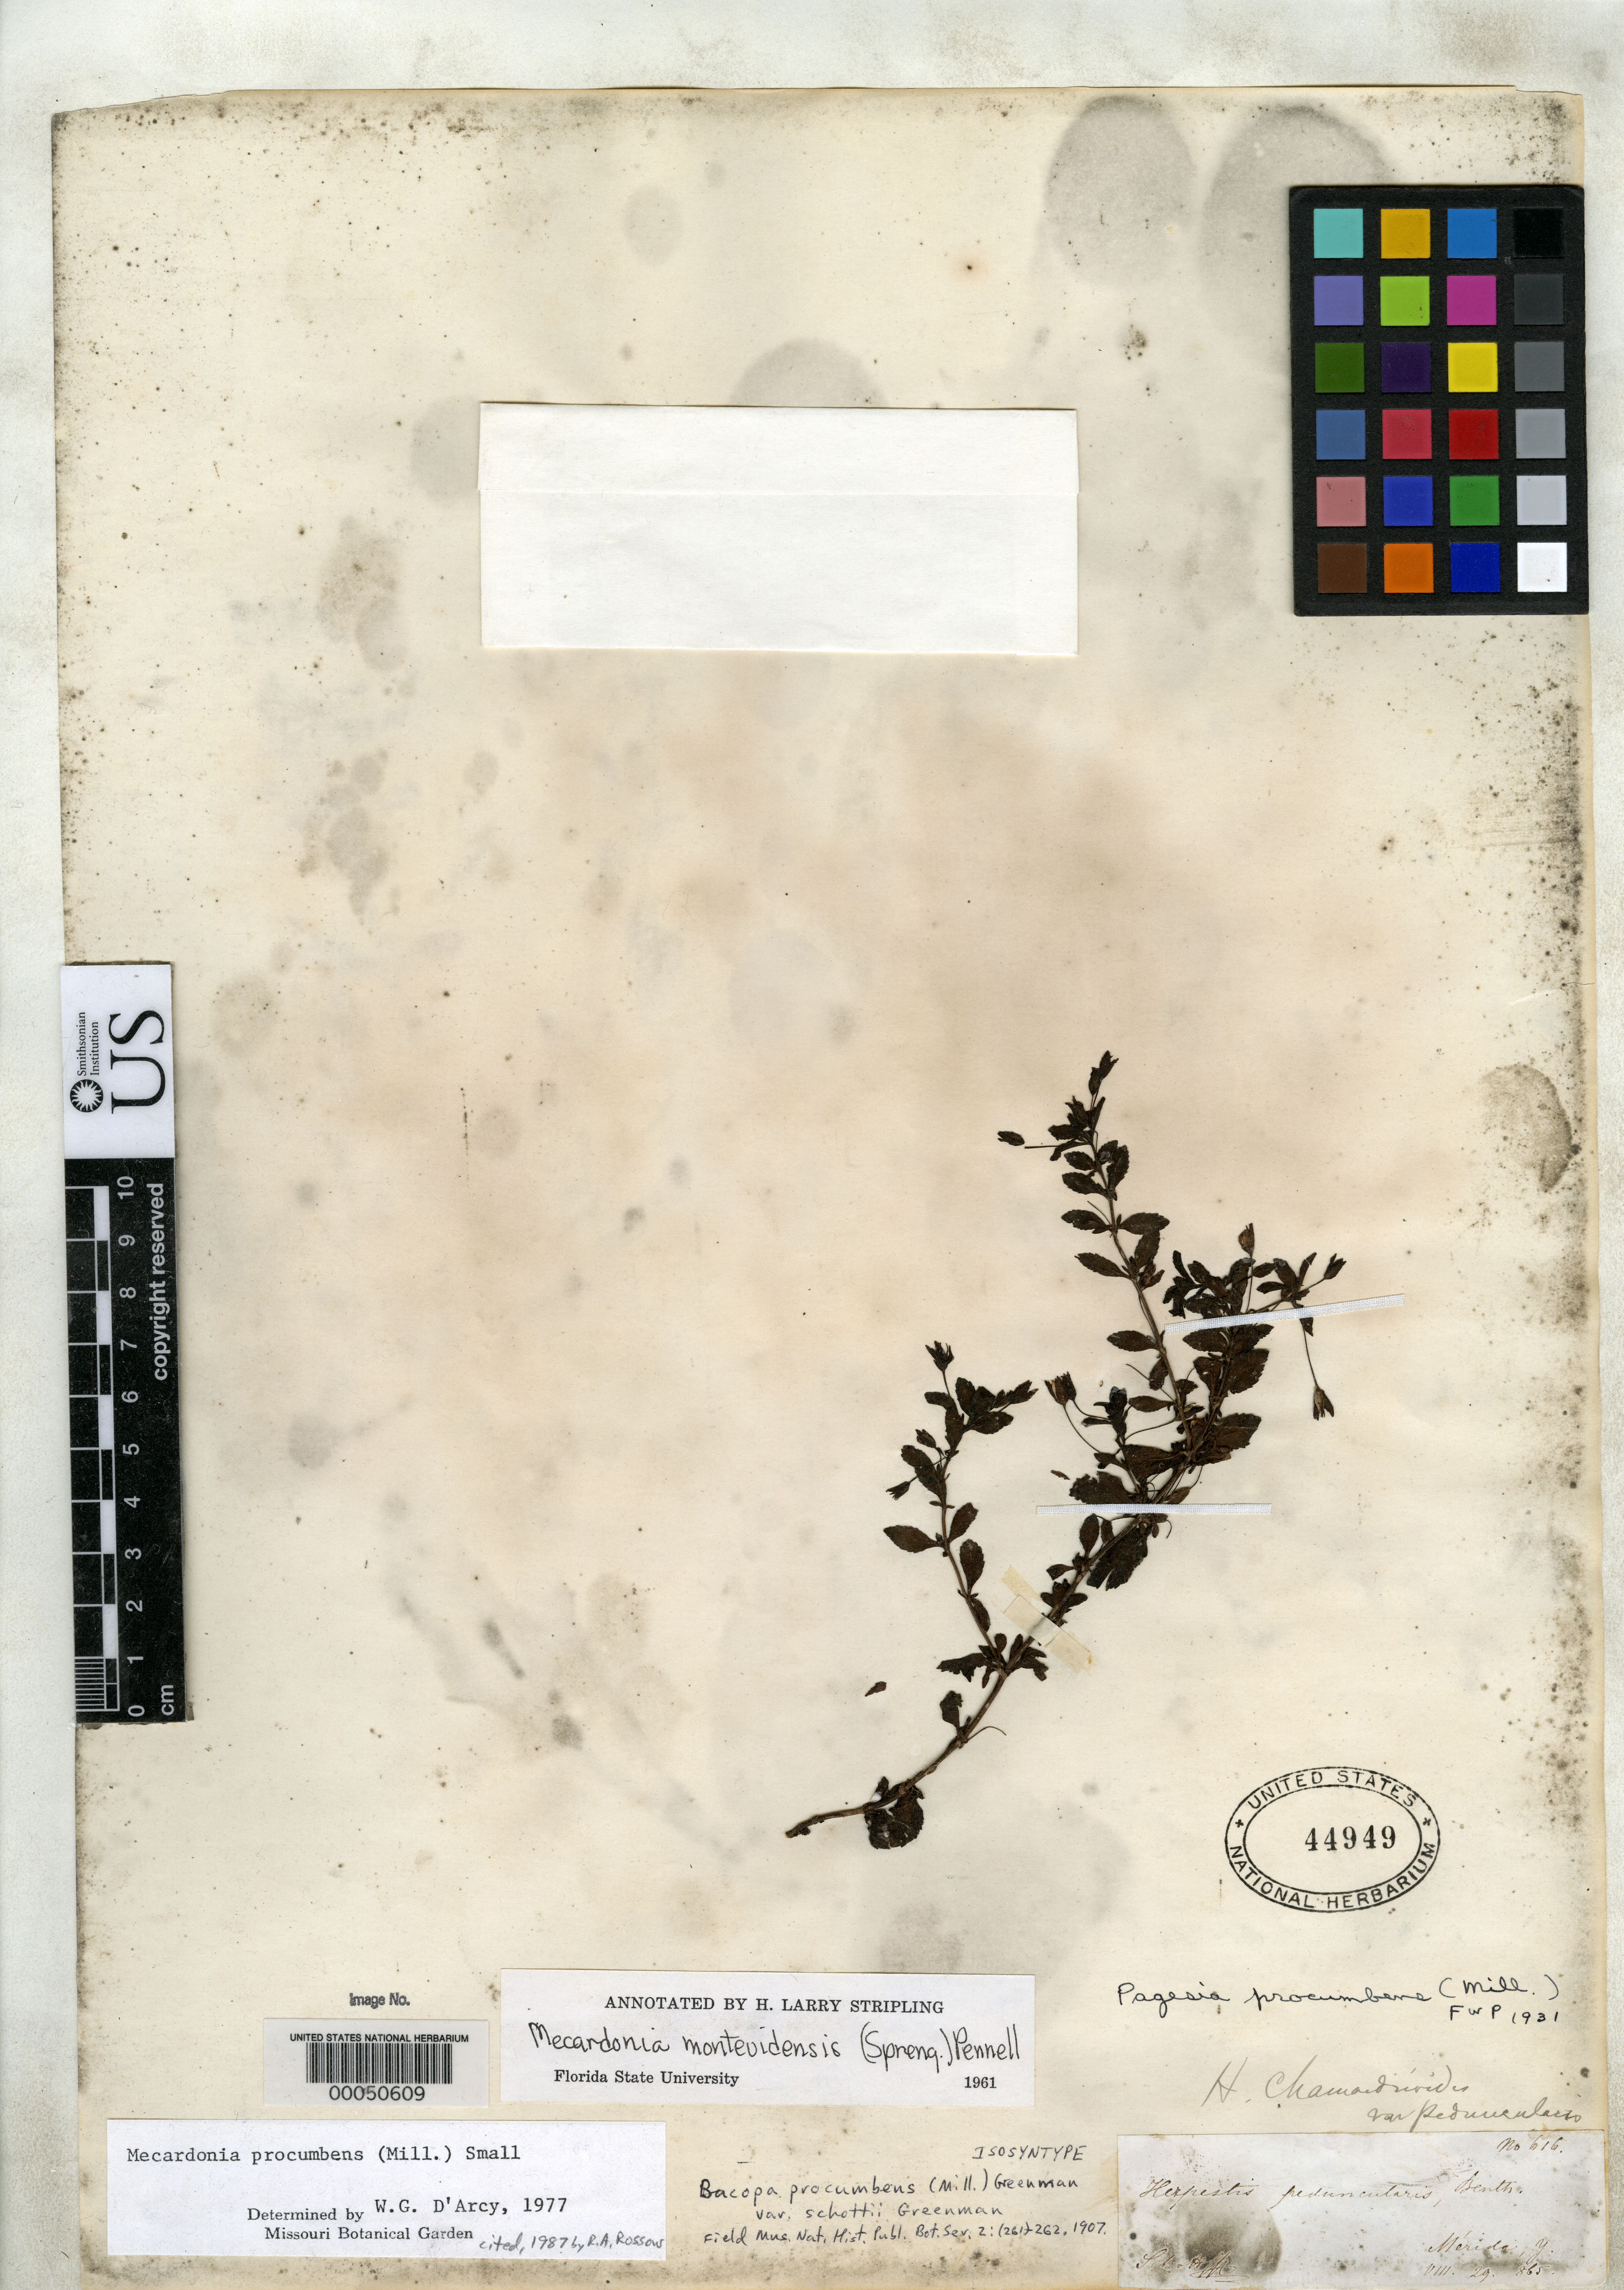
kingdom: Plantae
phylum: Tracheophyta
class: Magnoliopsida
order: Lamiales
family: Plantaginaceae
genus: Bacopa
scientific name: Bacopa procumbens var. schottii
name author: Greenm.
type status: Isosyntype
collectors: H. W. Schott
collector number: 616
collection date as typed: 29 Oct 1865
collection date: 1865-10-29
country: Mexico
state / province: Yucatán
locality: Merida.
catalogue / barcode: US 44949